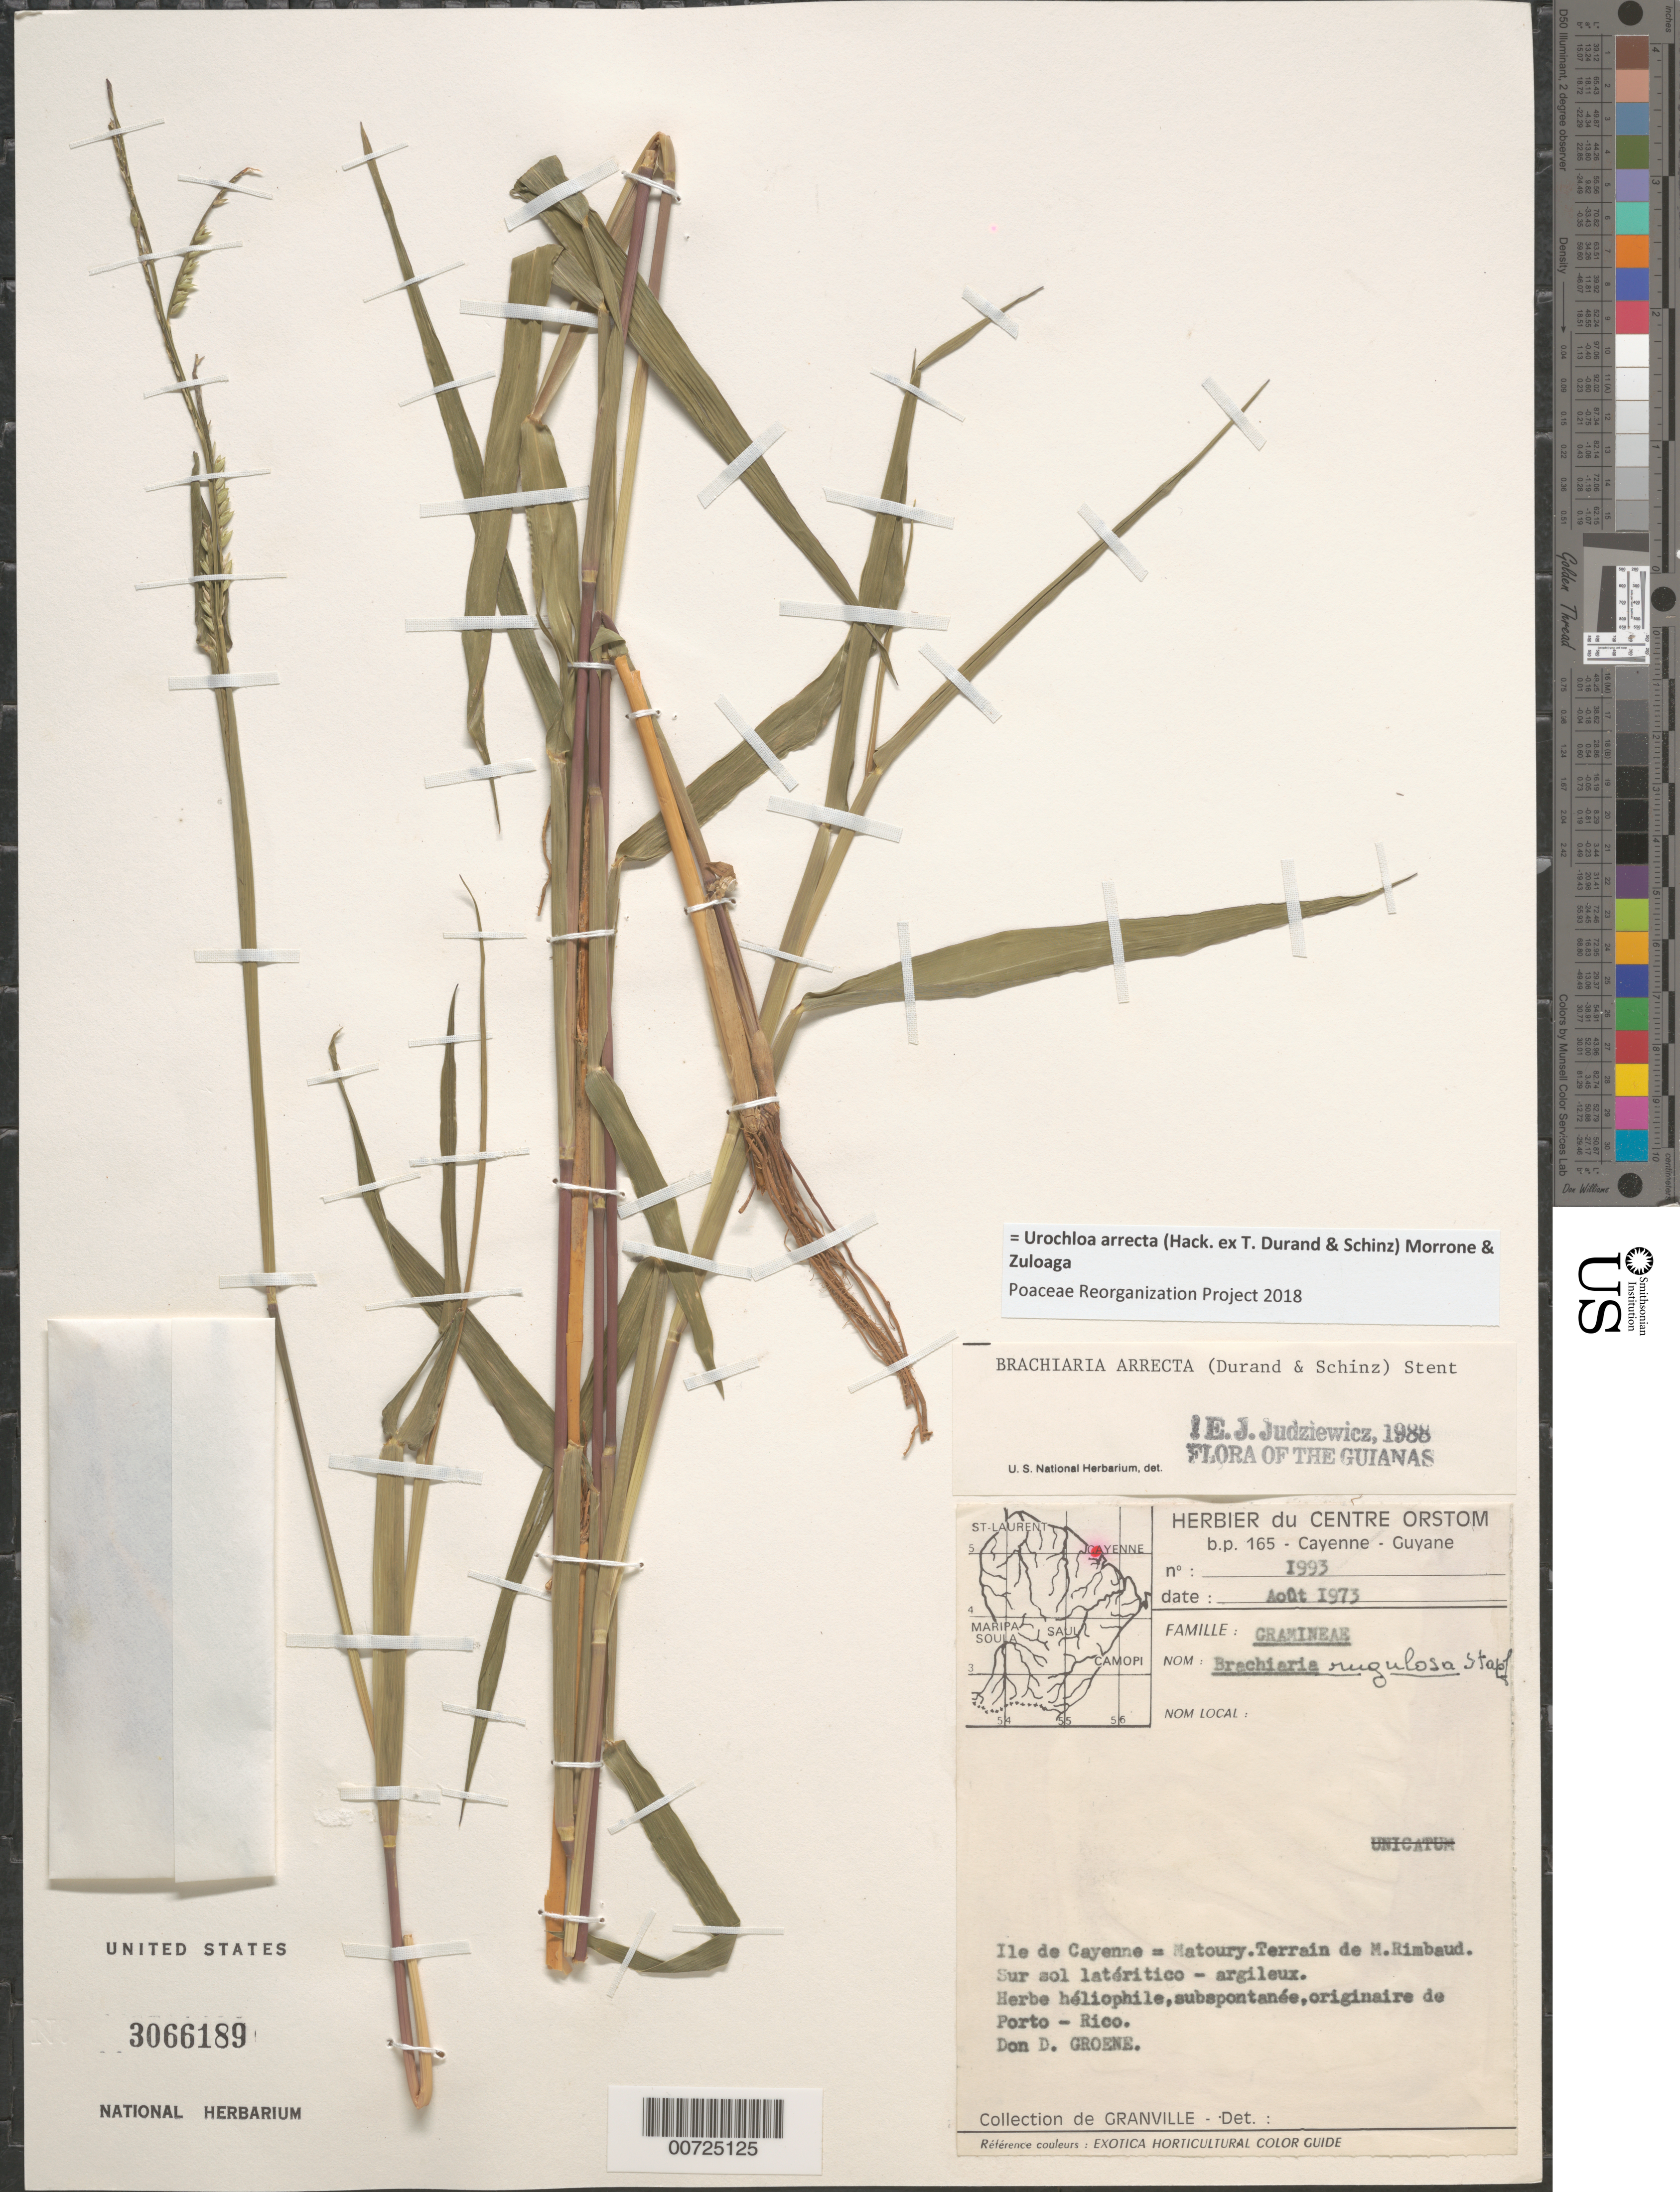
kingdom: Plantae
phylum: Tracheophyta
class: Liliopsida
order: Poales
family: Poaceae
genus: Brachiaria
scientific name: Brachiaria arrecta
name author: (Hack. ex Durand & Schinz) Stent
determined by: Judziewicz, E. J.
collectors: J.-J. de Granville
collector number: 1993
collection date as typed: Aug-73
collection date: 1973-08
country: French Guiana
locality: Ile de Cayenne, Matoury, terrain de M. Rimbauc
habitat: Lateritic-clay soil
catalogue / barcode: US 3066189